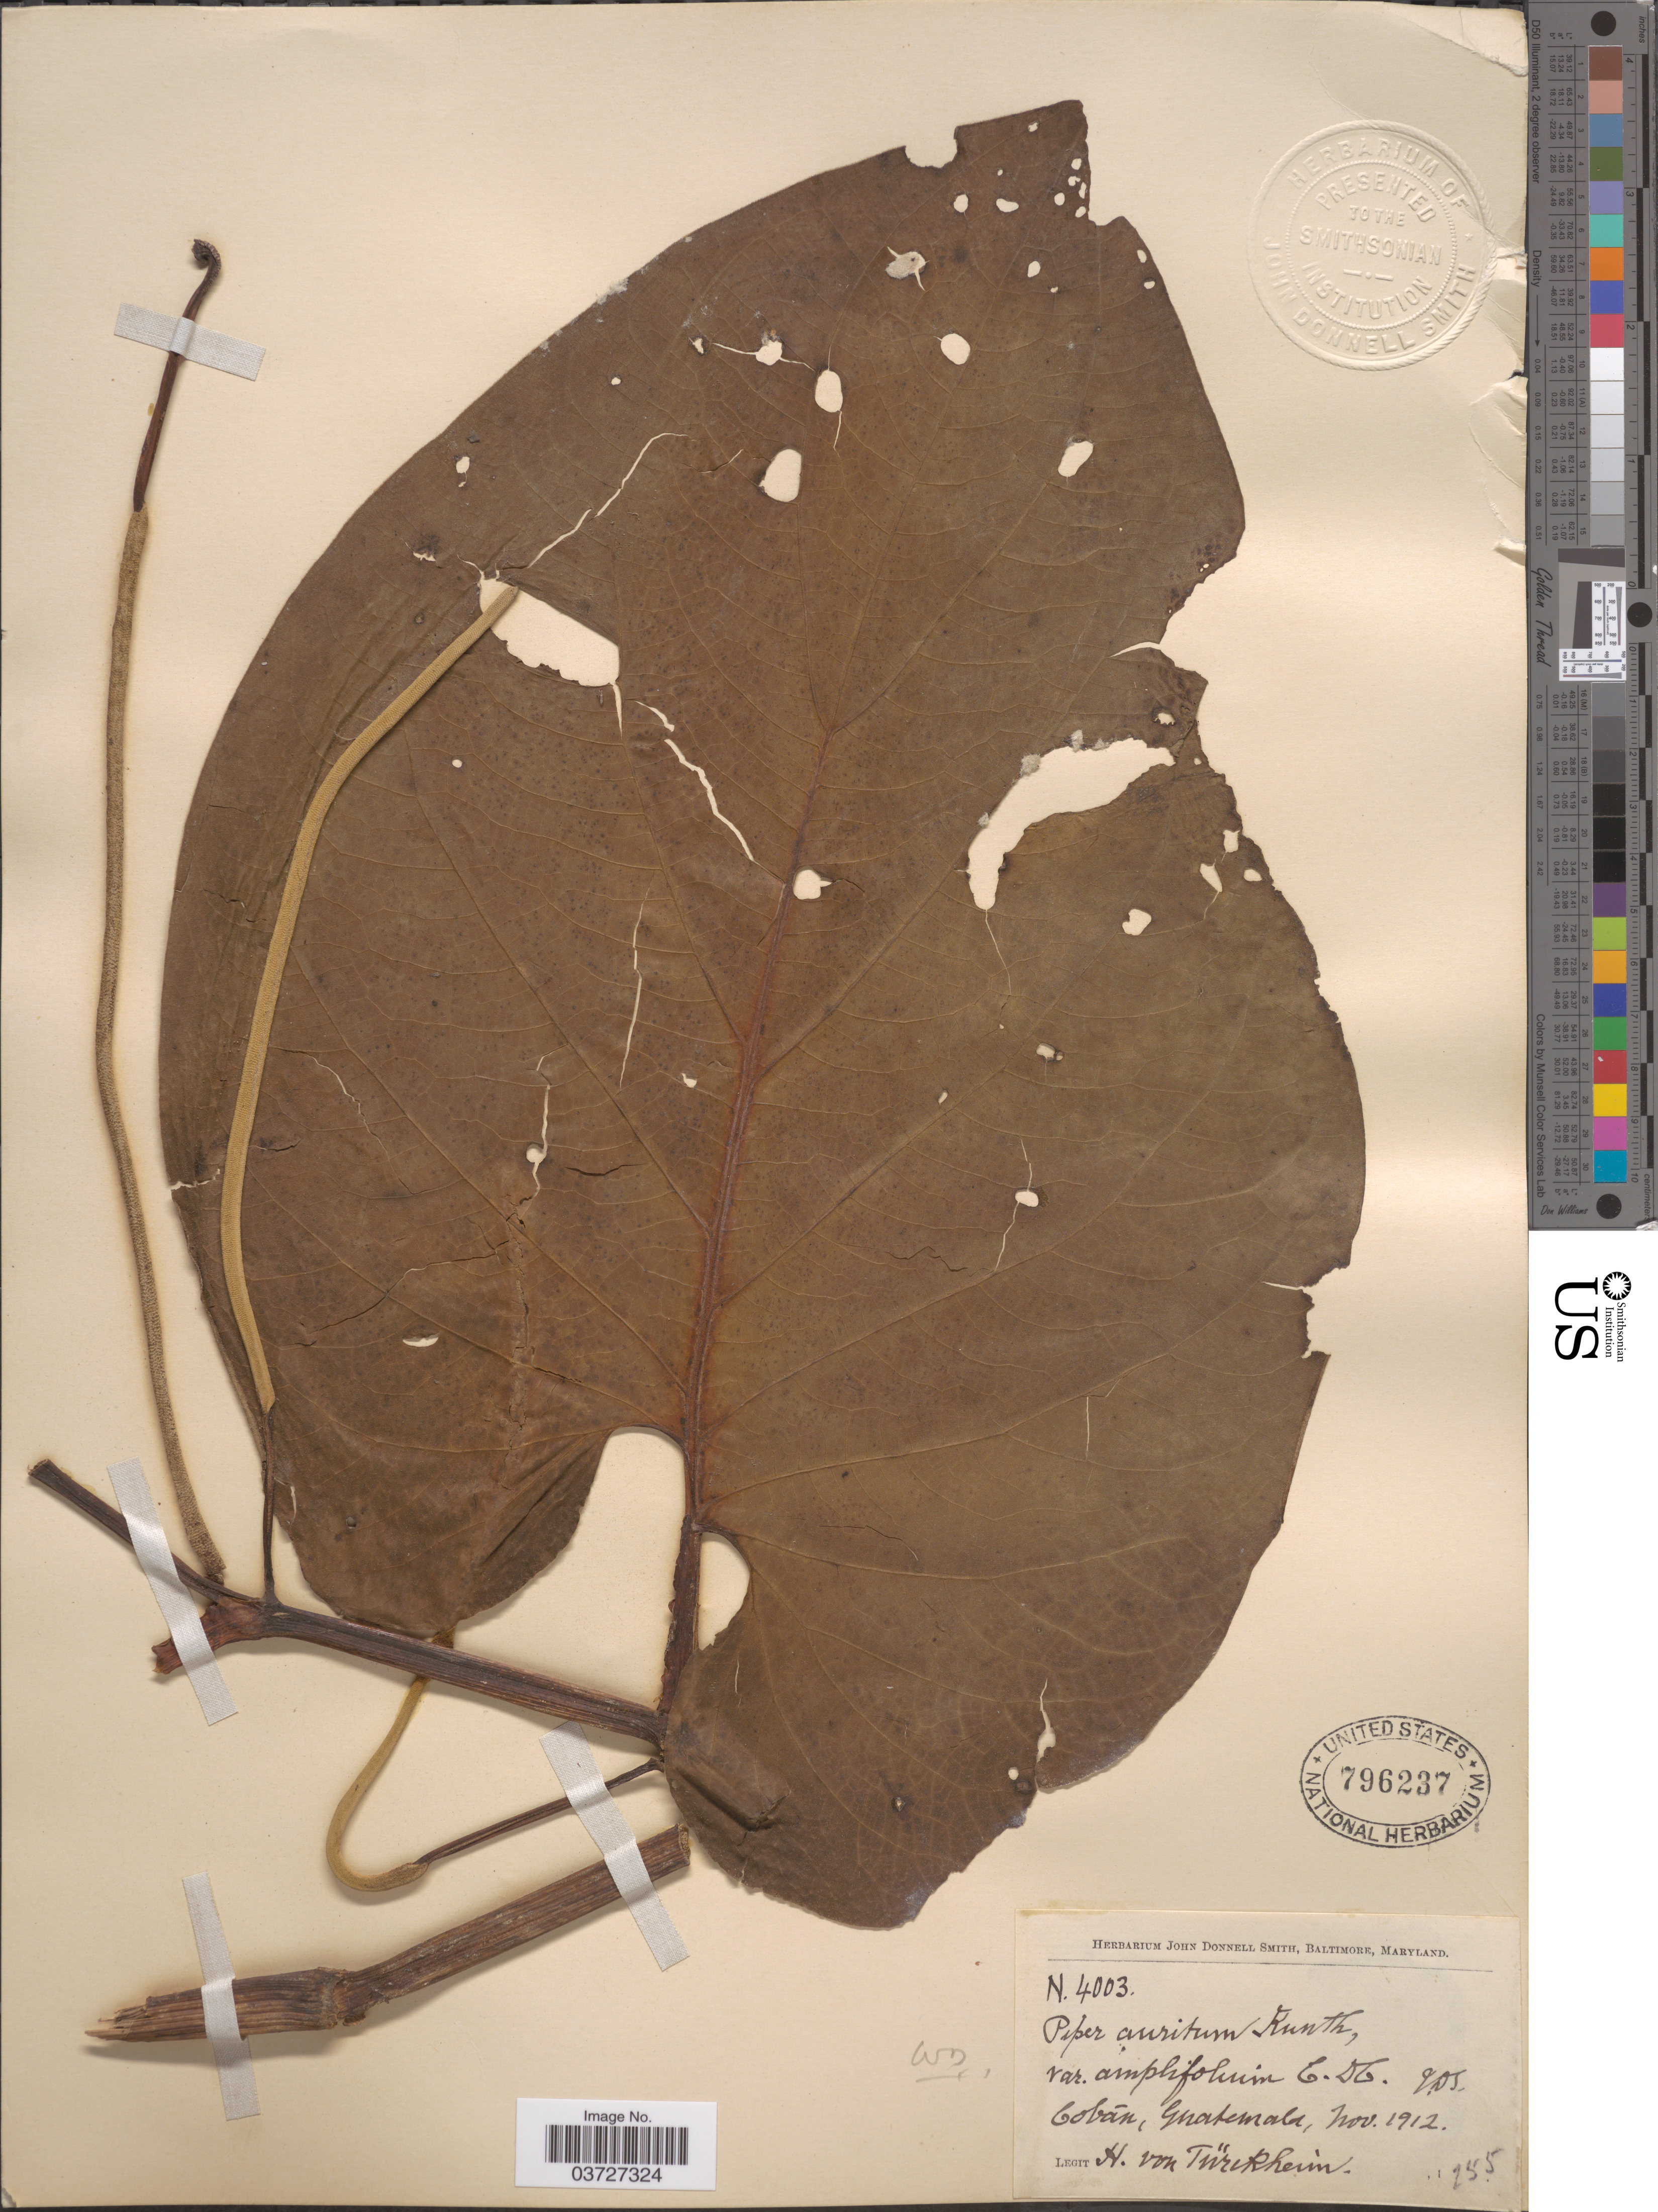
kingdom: Plantae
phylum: Tracheophyta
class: Magnoliopsida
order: Piperales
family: Piperaceae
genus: Piper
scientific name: Piper auritum var. amplifolium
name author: C. DC.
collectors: H. von Türckheim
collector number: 4003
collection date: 1912-11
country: Guatemala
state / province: Alta Verapaz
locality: Cobán.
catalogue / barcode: US 796237